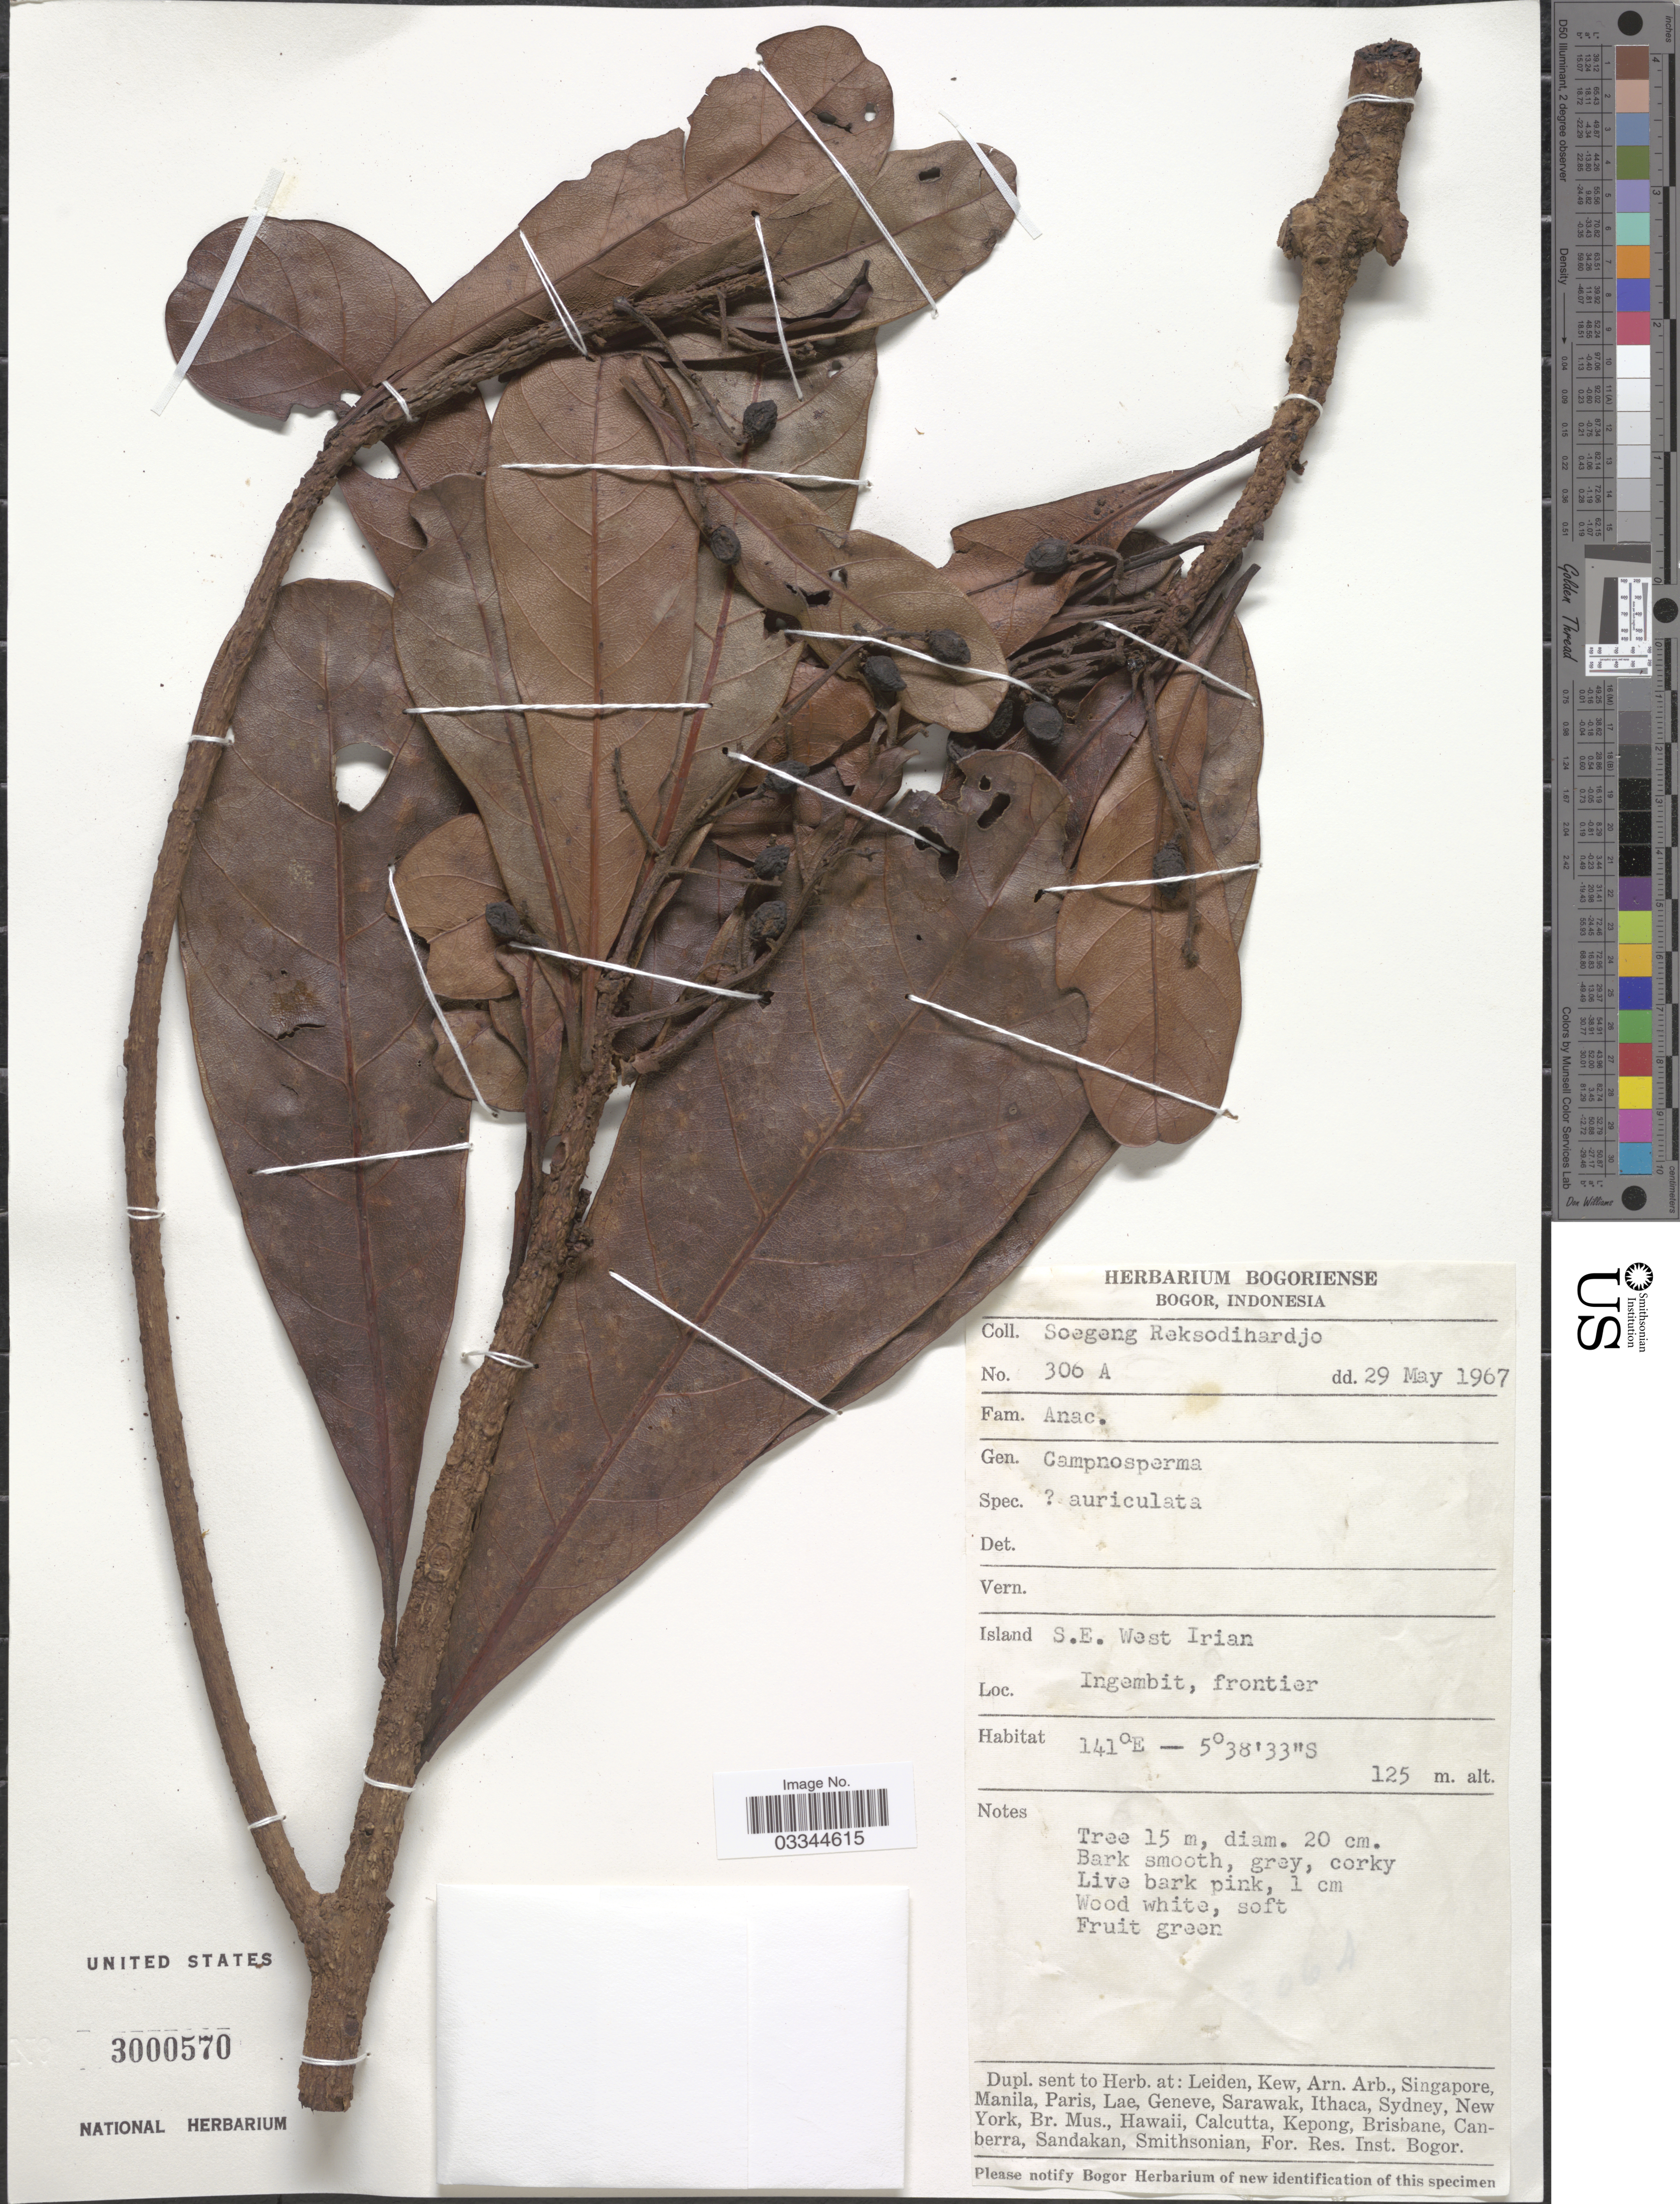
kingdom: Plantae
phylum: Tracheophyta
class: Magnoliopsida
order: Sapindales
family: Anacardiaceae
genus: Campnosperma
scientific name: Campnosperma auriculatum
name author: (Blume) Hook. f.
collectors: S. Reksodihardjo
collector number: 306 A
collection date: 1967-05-29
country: Indonesia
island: New Guinea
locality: Island S.E. West Irian. Ingembit, frontier.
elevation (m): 125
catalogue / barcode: US 3000570